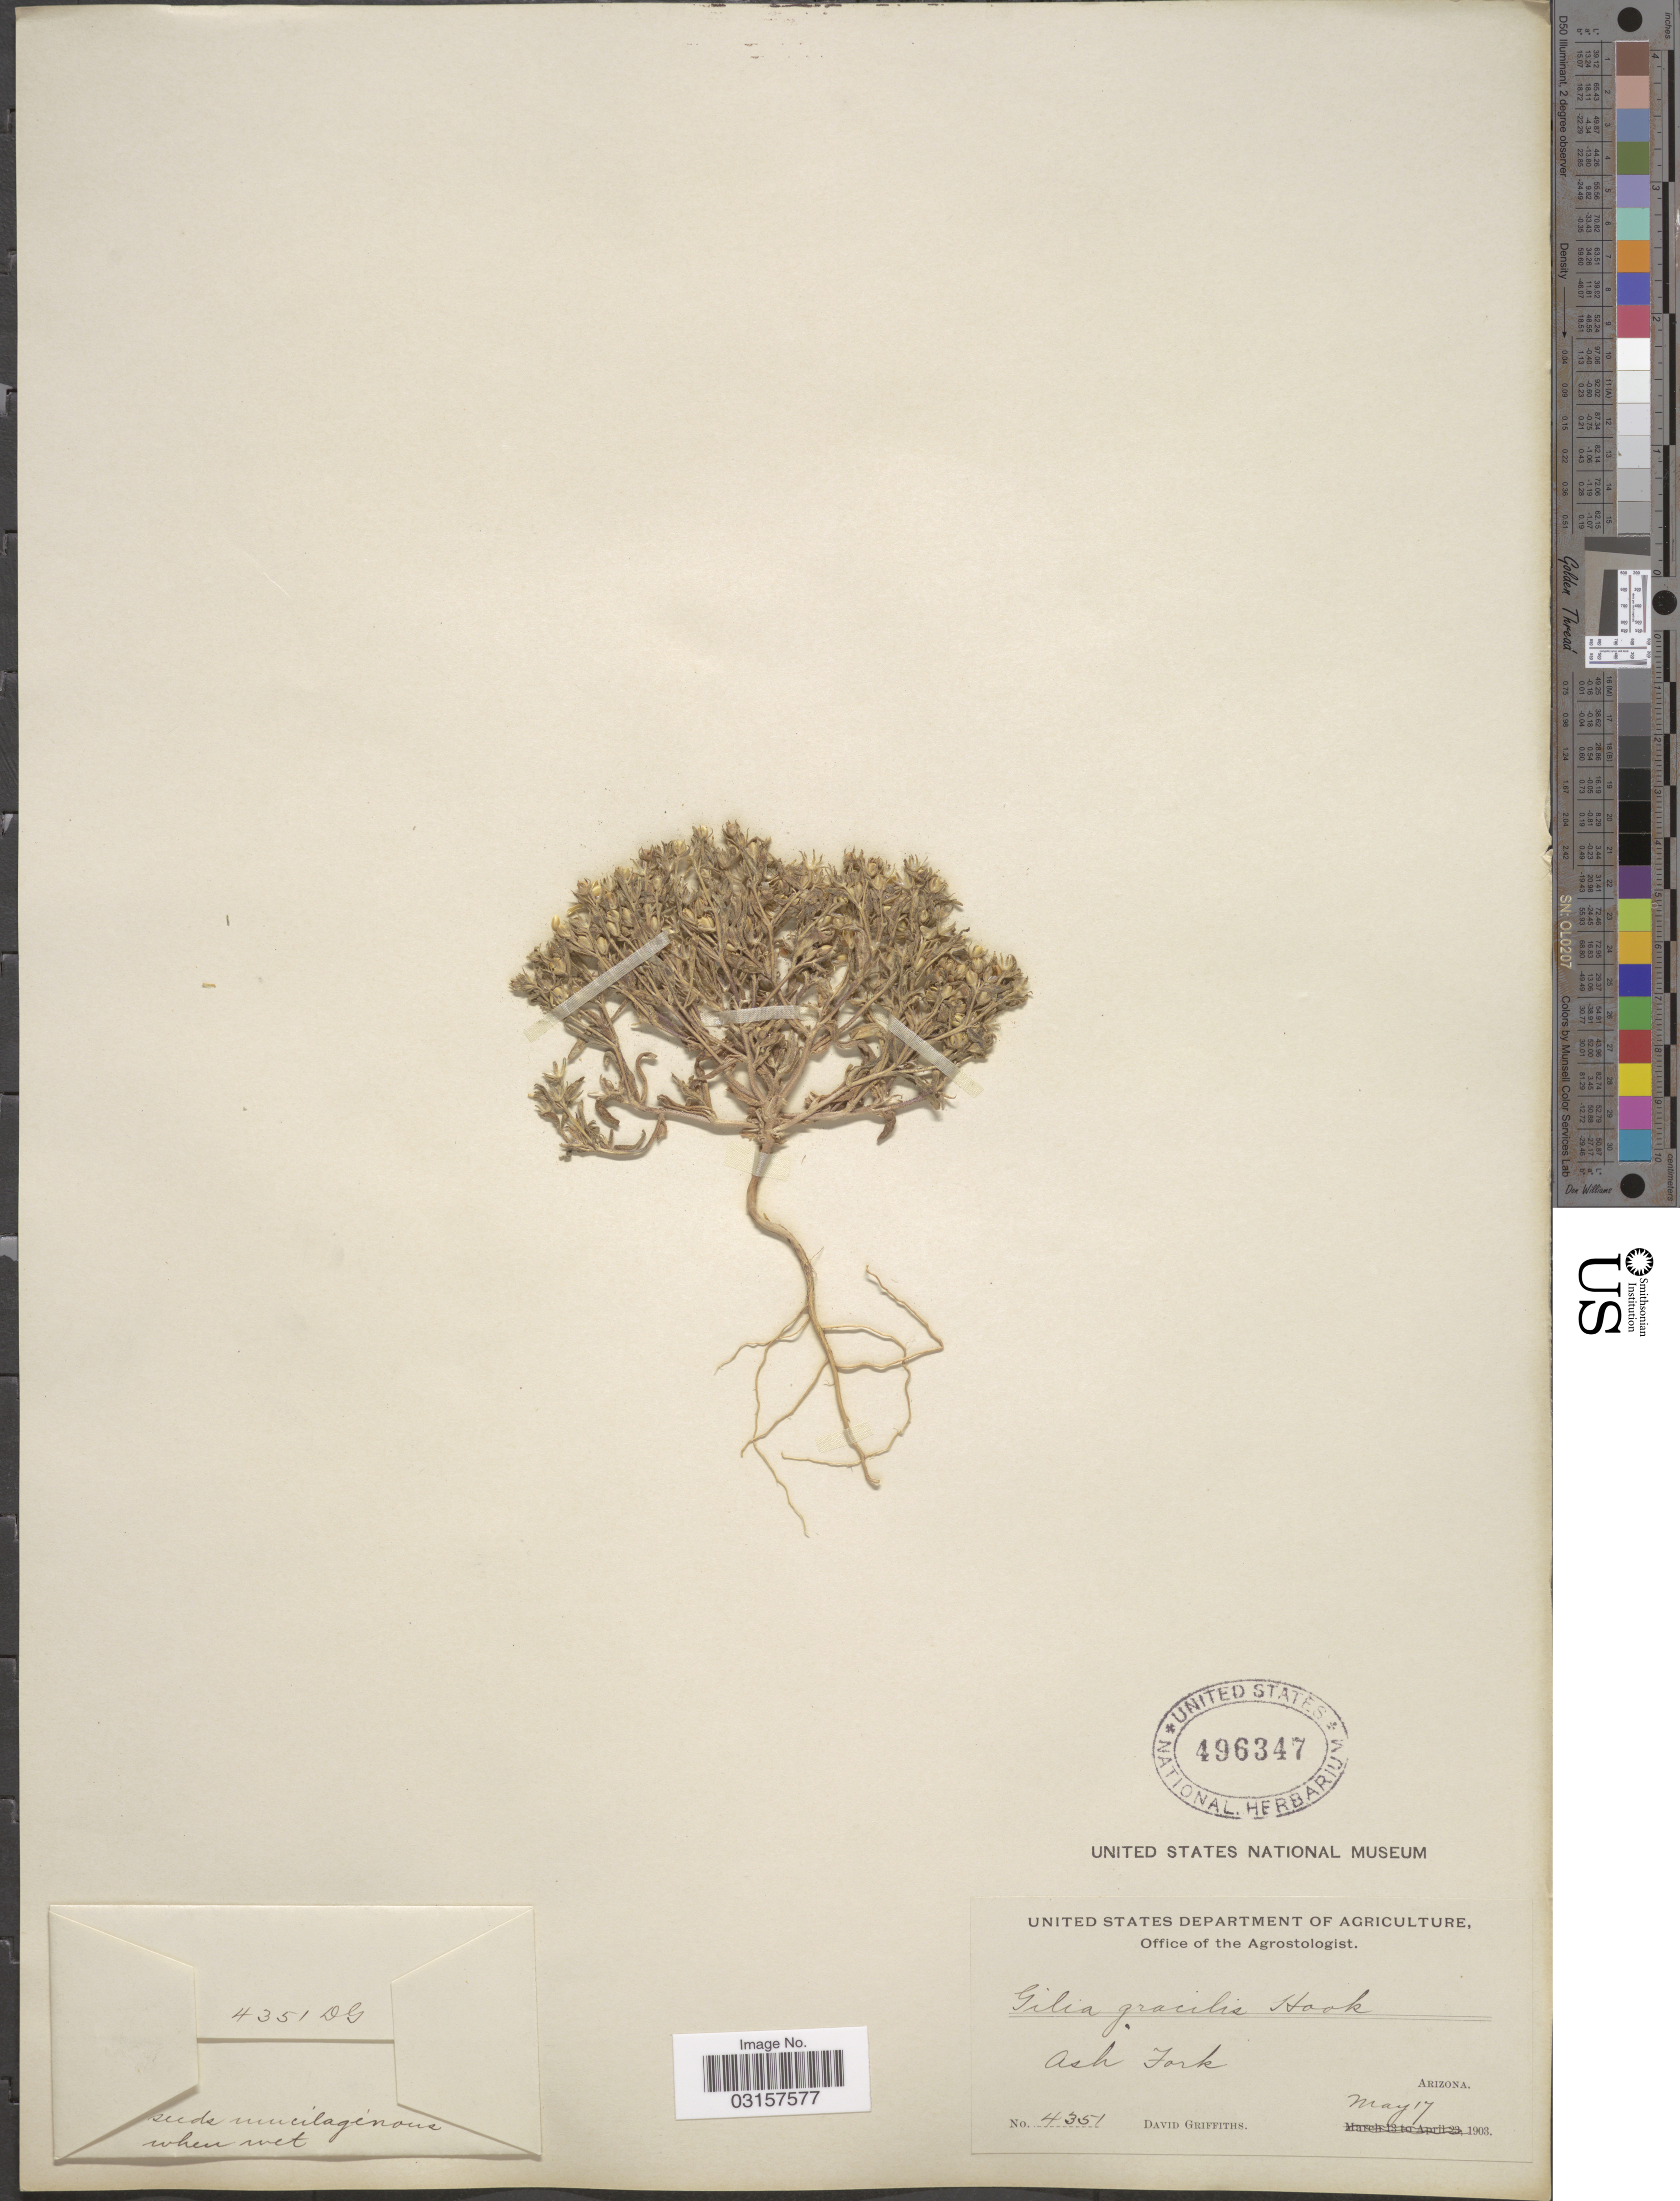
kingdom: Plantae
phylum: Tracheophyta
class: Magnoliopsida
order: Ericales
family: Polemoniaceae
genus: Microsteris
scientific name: Microsteris gracilis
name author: (Hook.) Greene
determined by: (US) Smithsonian Institution - National Museum of Natural History - Department of Botany (UNITED STATES)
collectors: D. Griffiths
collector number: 4351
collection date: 1903-05-17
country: United States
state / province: Arizona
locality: Ash Fork.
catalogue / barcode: US 496347